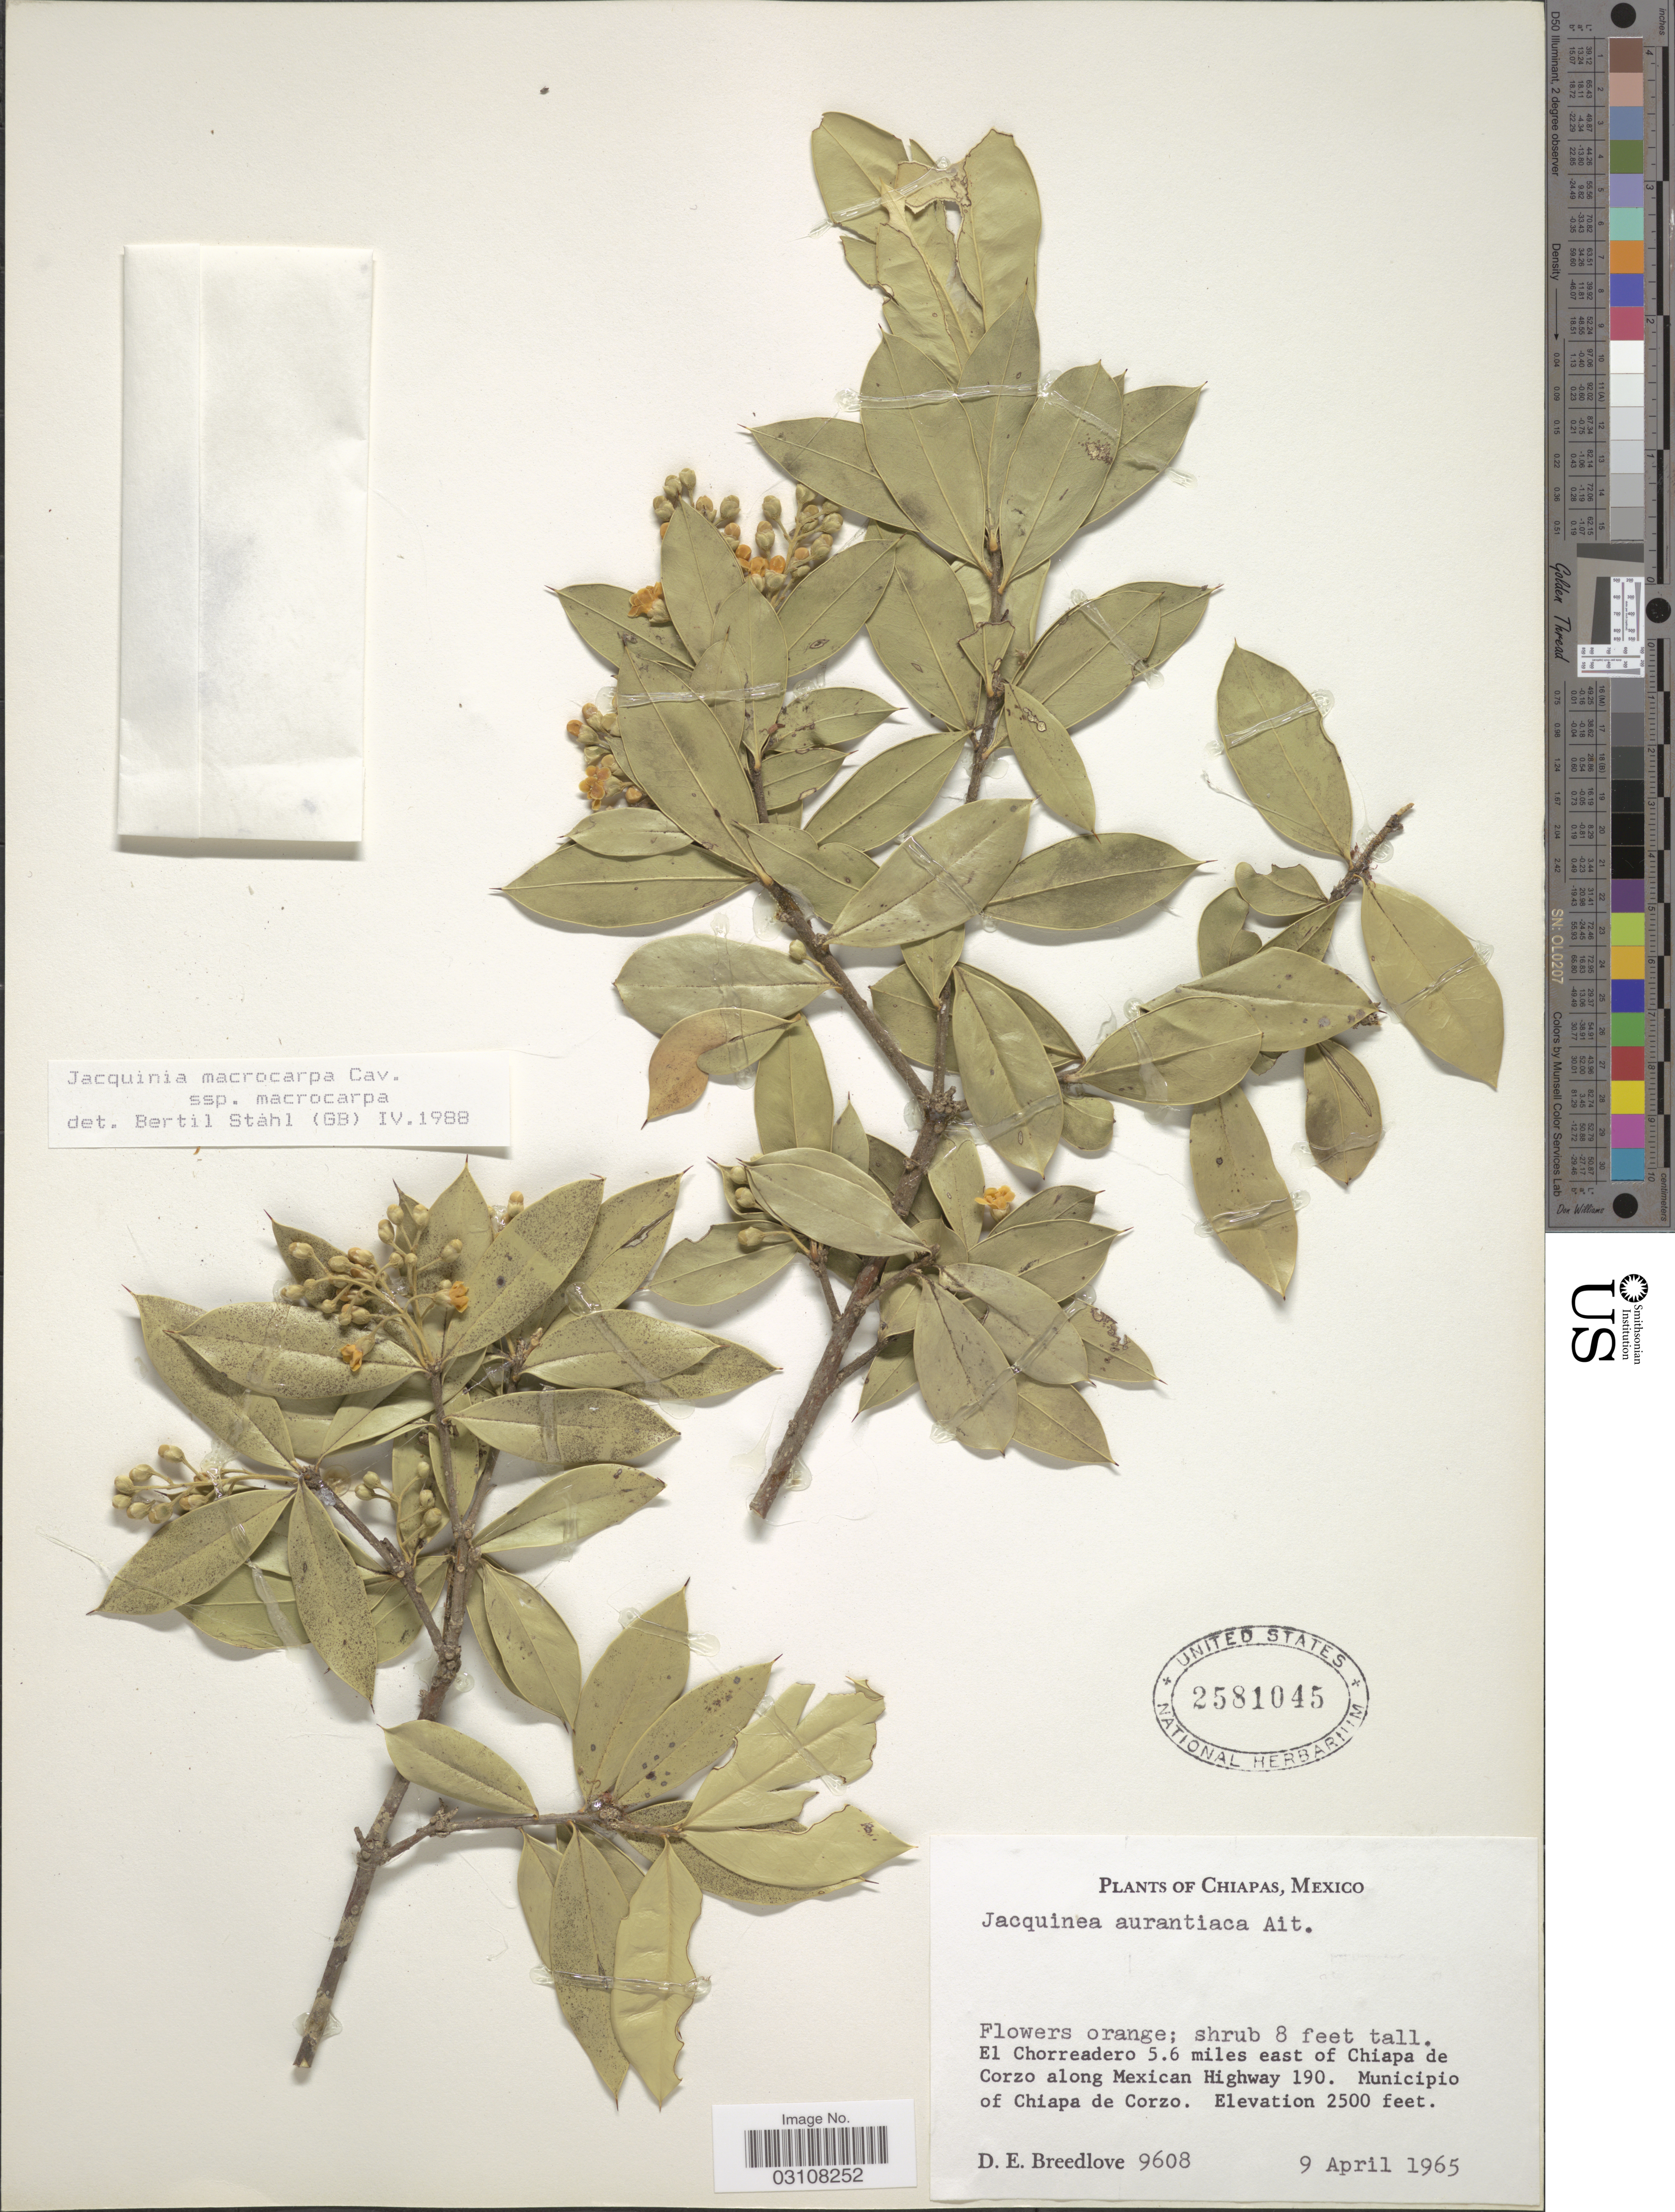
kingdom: Plantae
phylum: Tracheophyta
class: Magnoliopsida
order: Ericales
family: Primulaceae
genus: Jacquinia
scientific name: Jacquinia macrocarpa subsp. macrocarpa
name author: Cav.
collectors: D. E. Breedlove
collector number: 9608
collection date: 1965-04-09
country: Mexico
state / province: Chiapas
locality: El Chorreadero 5.6 miles east of Chiapa de Corzo along Mexican Highway 190. Municipio of Chiapa de Corzo.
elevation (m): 762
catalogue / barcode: US 2581045